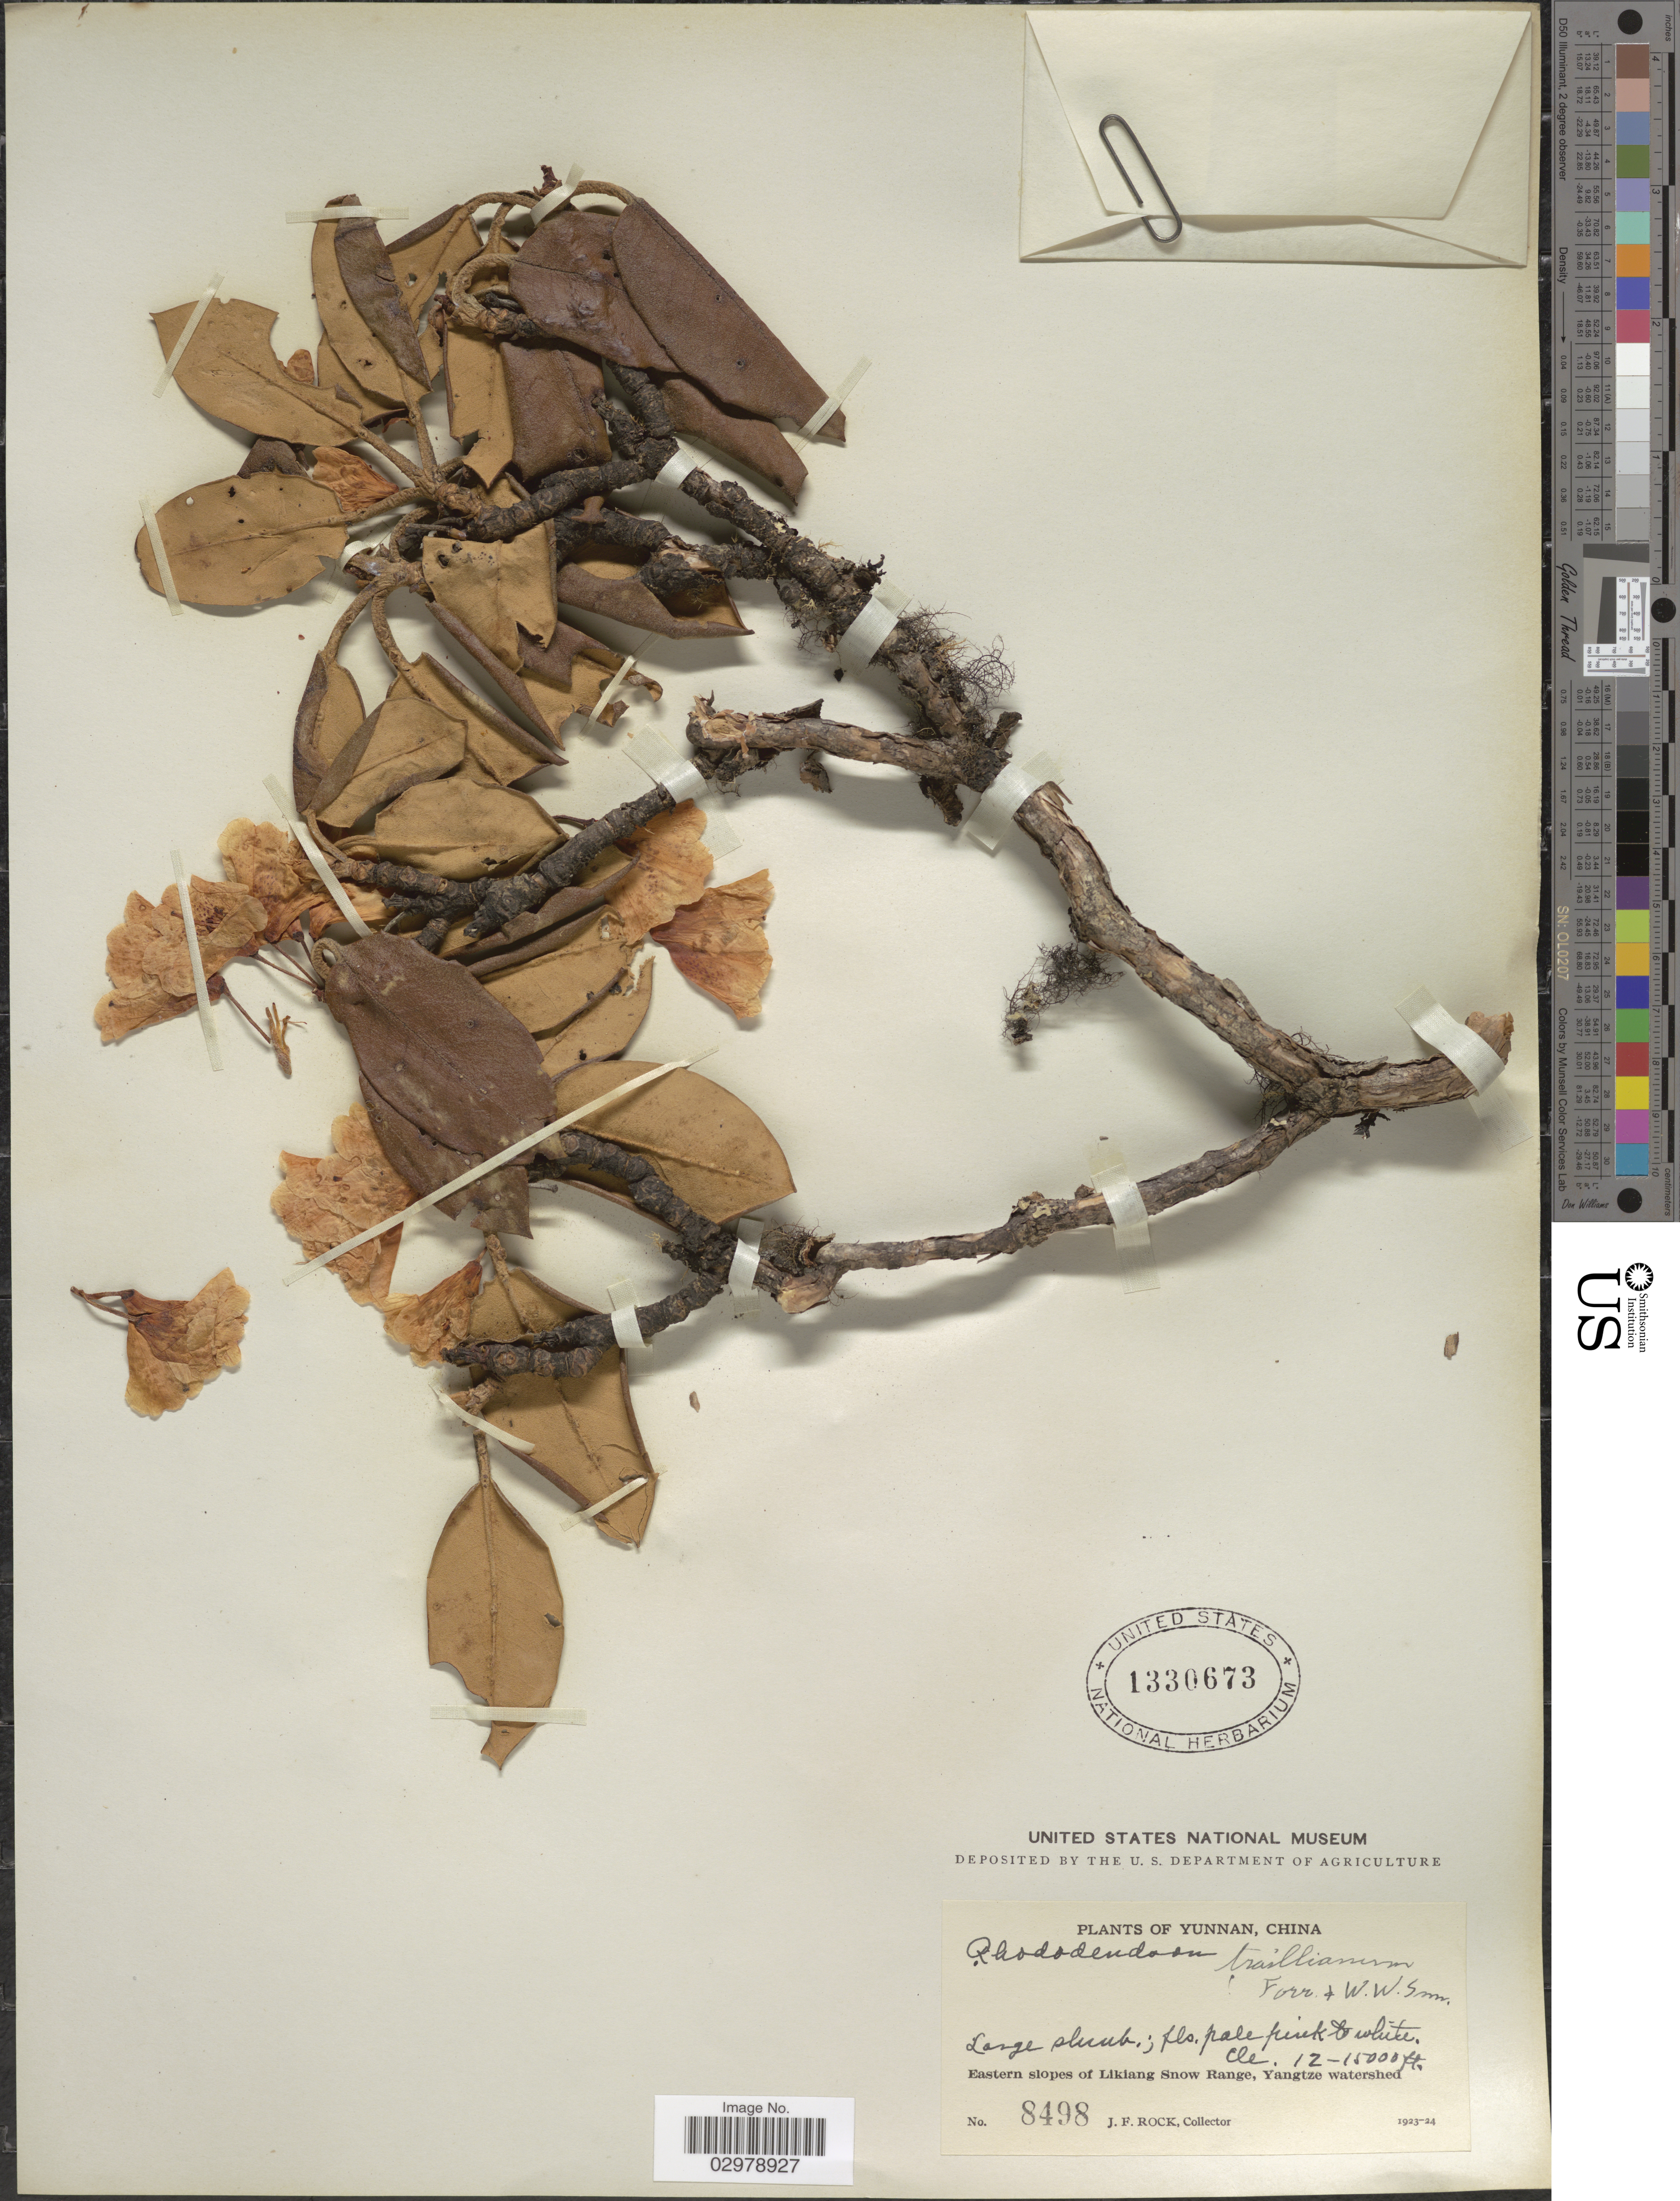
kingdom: Plantae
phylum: Tracheophyta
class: Magnoliopsida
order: Ericales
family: Ericaceae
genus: Rhododendron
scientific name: Rhododendron traillianum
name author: Forrest & W.W. Sm.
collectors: J. Rock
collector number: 8498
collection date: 1923/1924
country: China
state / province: Yunnan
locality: Eastern slopes of Likiang Snow Range, Yangtze watershed.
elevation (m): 3658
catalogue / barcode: US 1330673